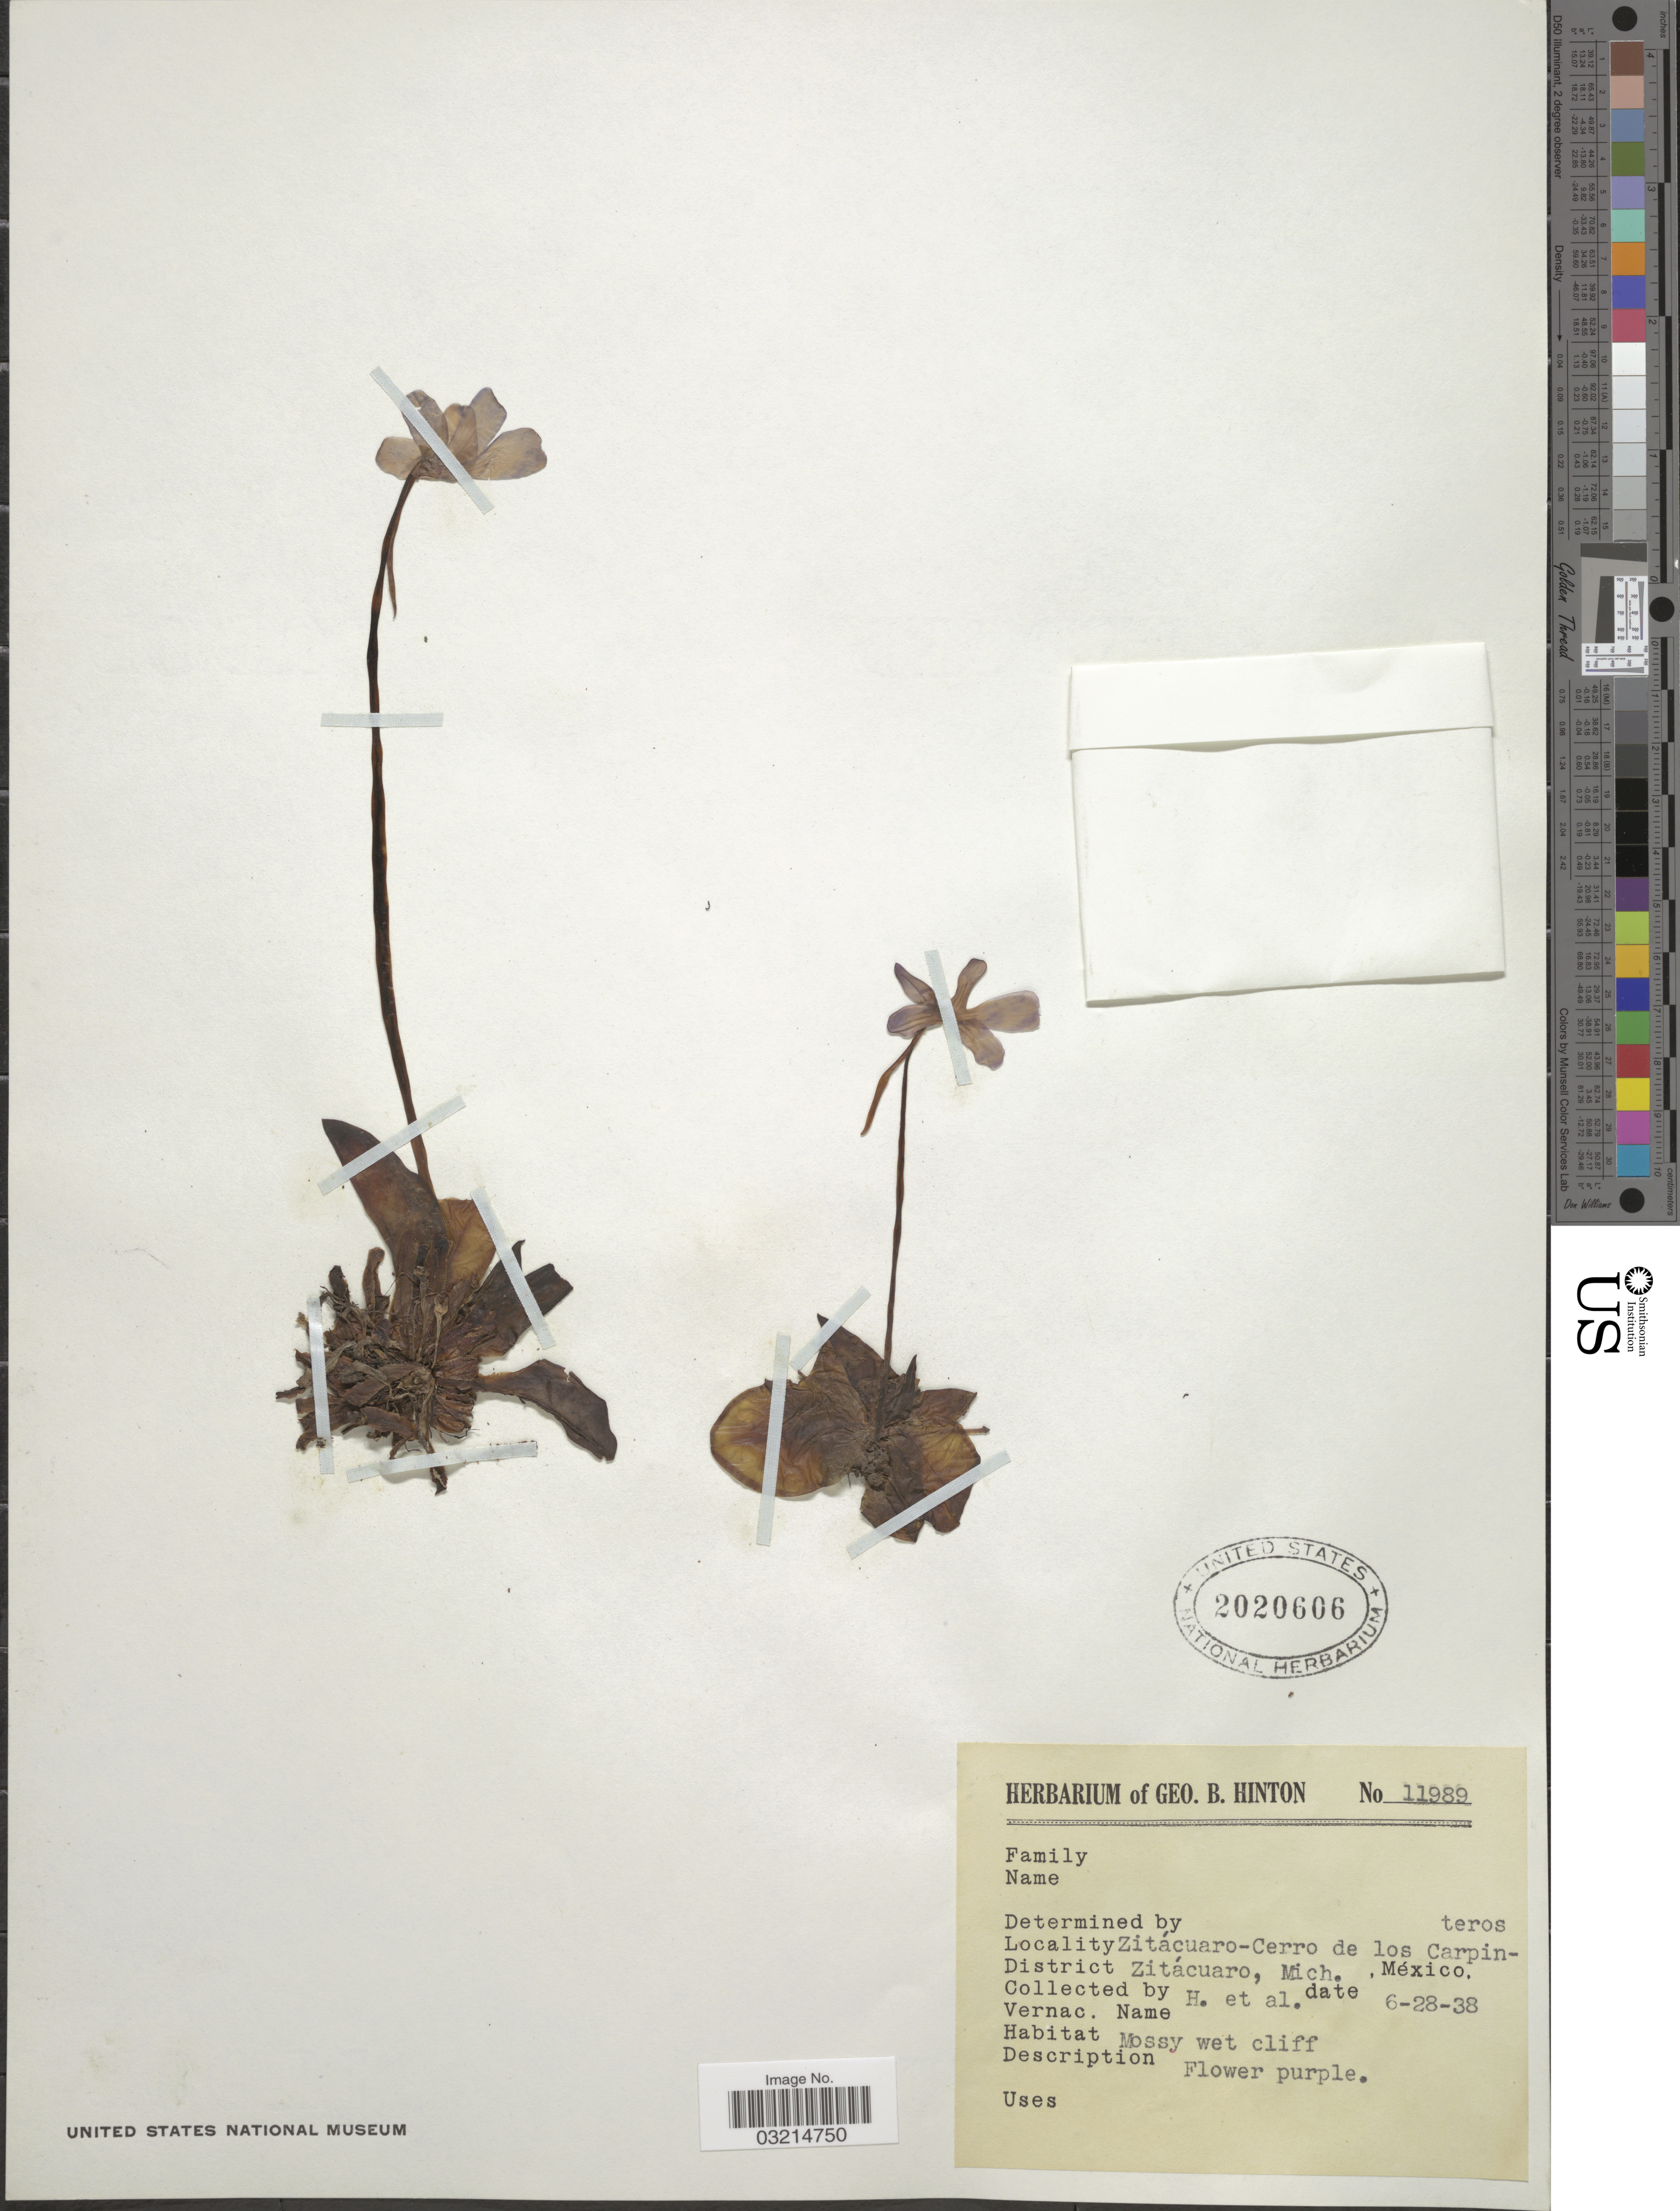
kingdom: Plantae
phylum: Tracheophyta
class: Magnoliopsida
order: Lamiales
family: Lentibulariaceae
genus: Pinguicula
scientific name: Pinguicula caudata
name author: Schltdl.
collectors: G. B. Hinton & et al.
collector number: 11989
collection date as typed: Transcribed d/m/y: 28/6/38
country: Mexico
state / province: Michoacán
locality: Zitácuaro - Cerro de los Carpin, District Zitácuaro.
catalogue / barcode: US 2020606